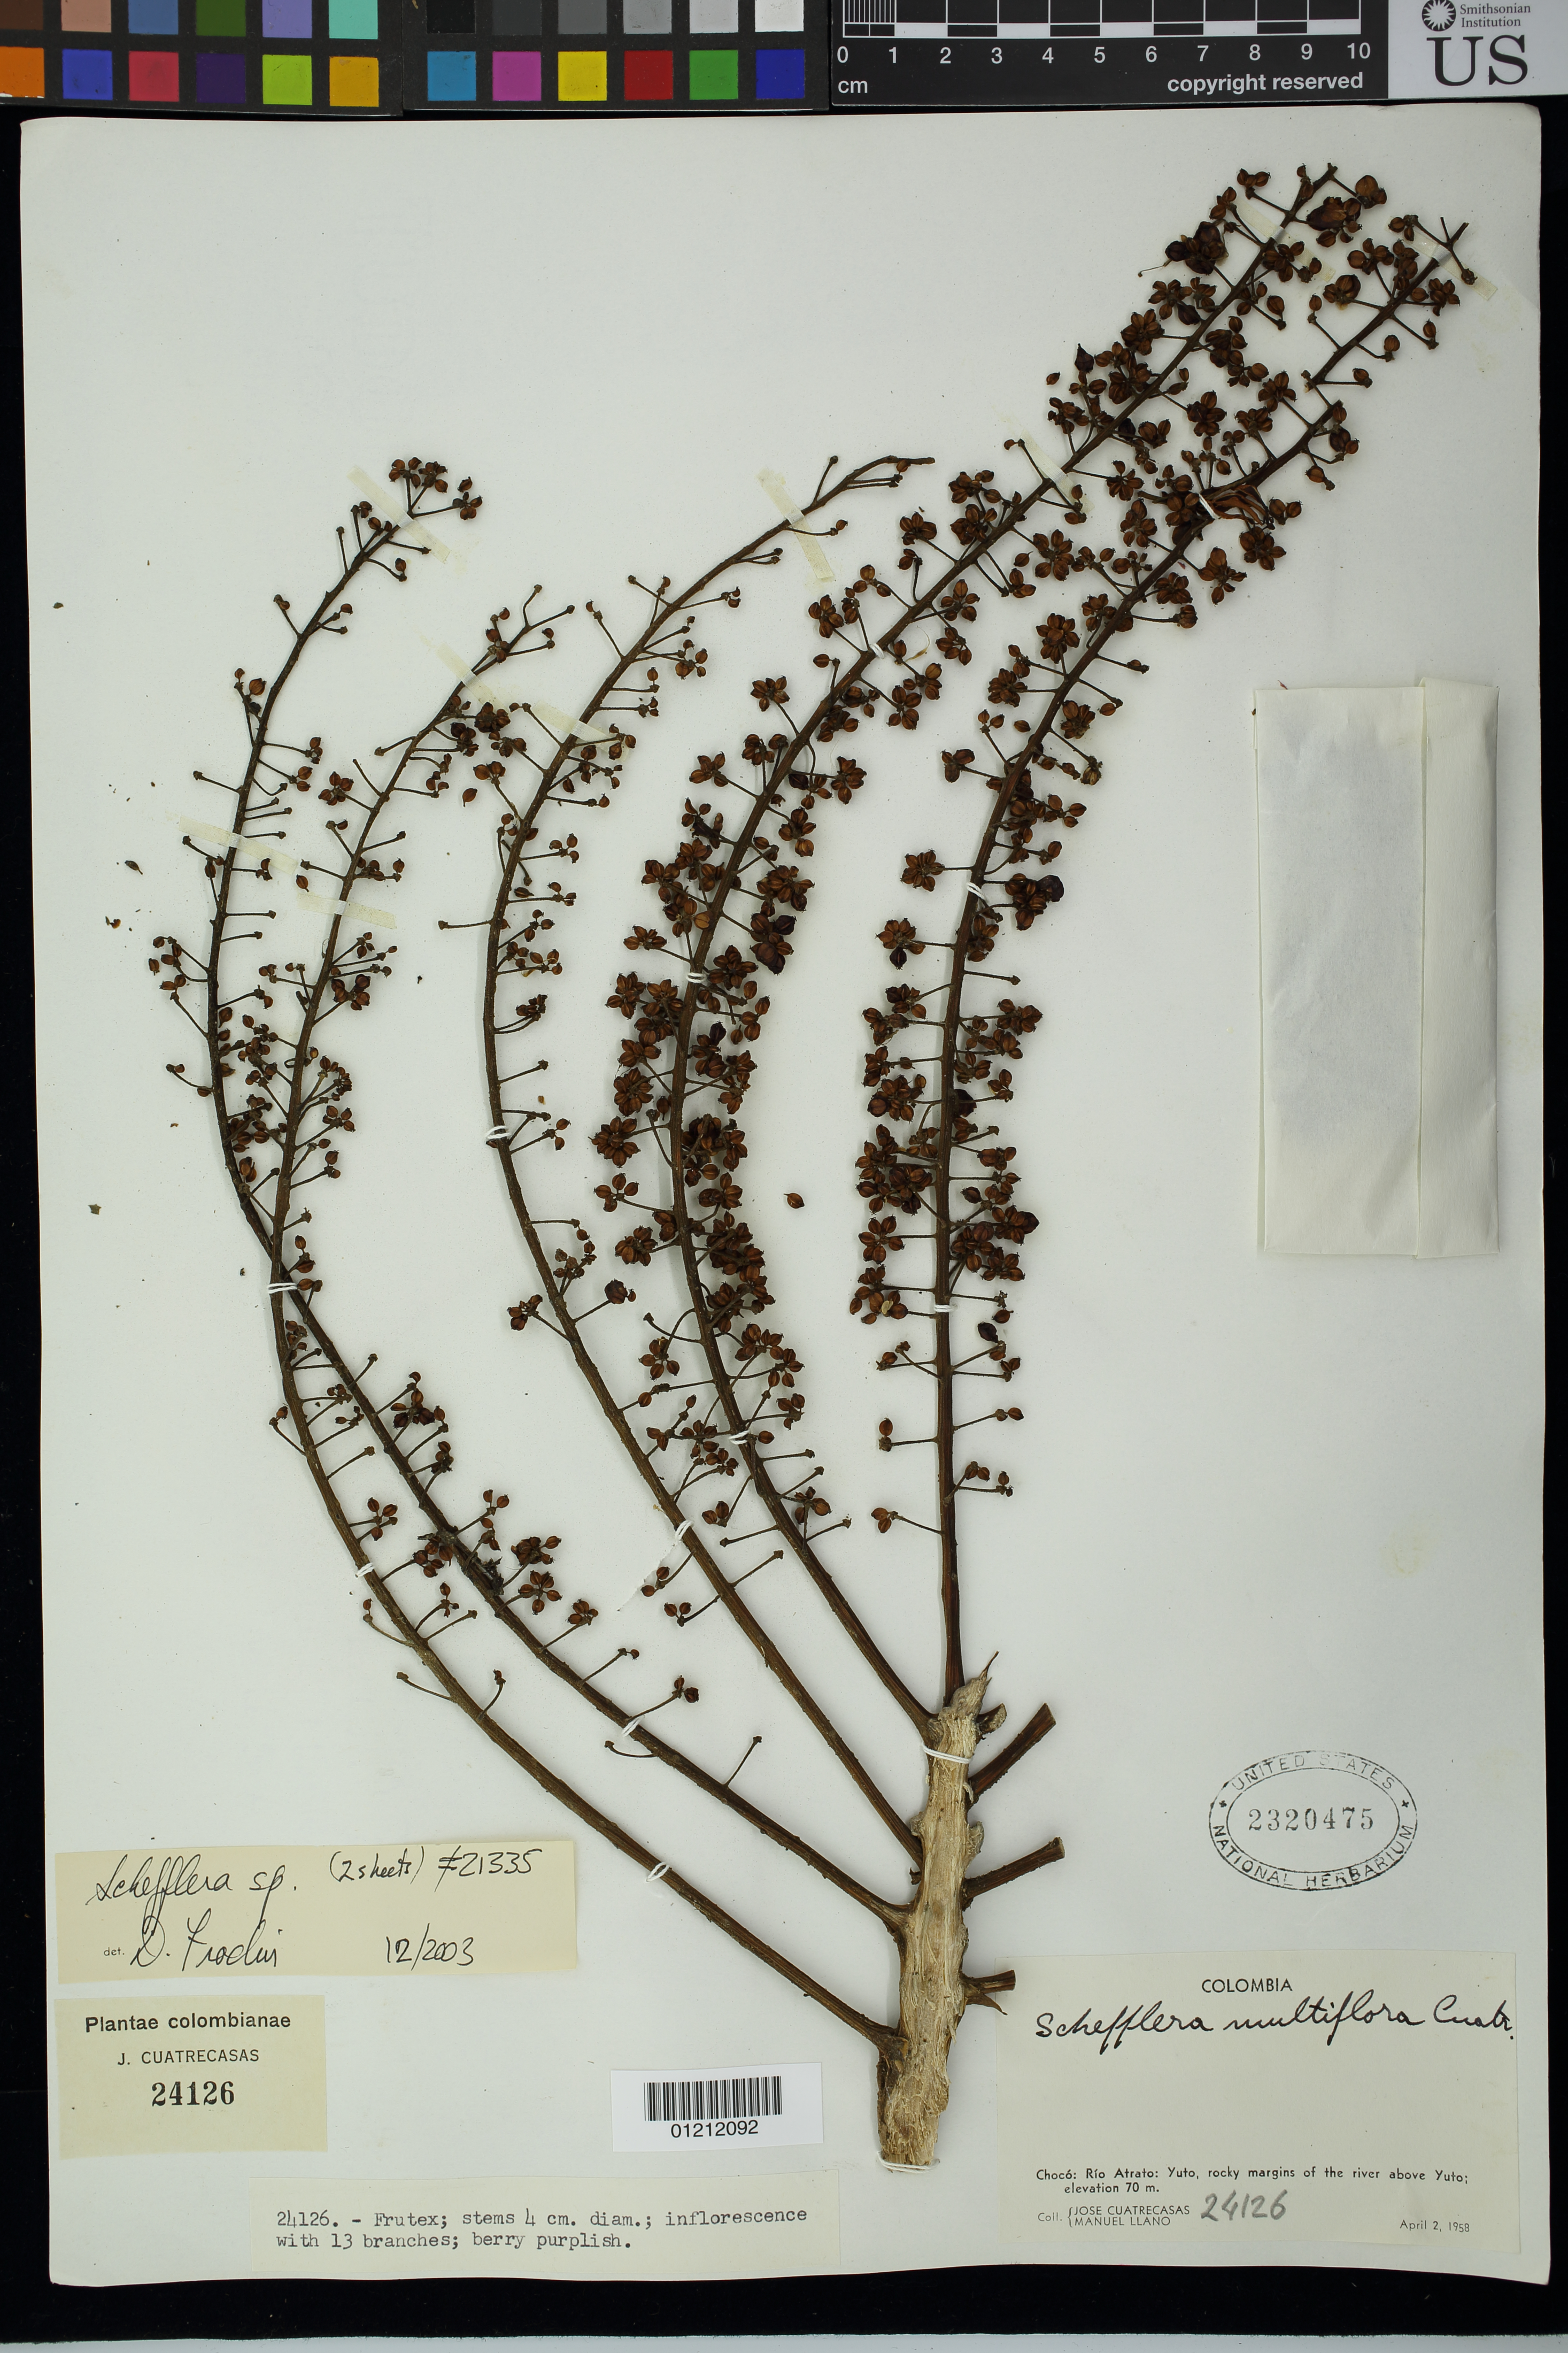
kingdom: Plantae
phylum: Tracheophyta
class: Magnoliopsida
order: Apiales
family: Araliaceae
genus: Schefflera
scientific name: Schefflera sp.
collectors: J. Cuatrecasas & M. d. Llano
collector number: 24126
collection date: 1958-04-02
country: Colombia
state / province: Chocó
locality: Chocó: Rio Atrato above Yuto, rocky margins of the river above Yuto.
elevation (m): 70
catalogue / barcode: US 2320475